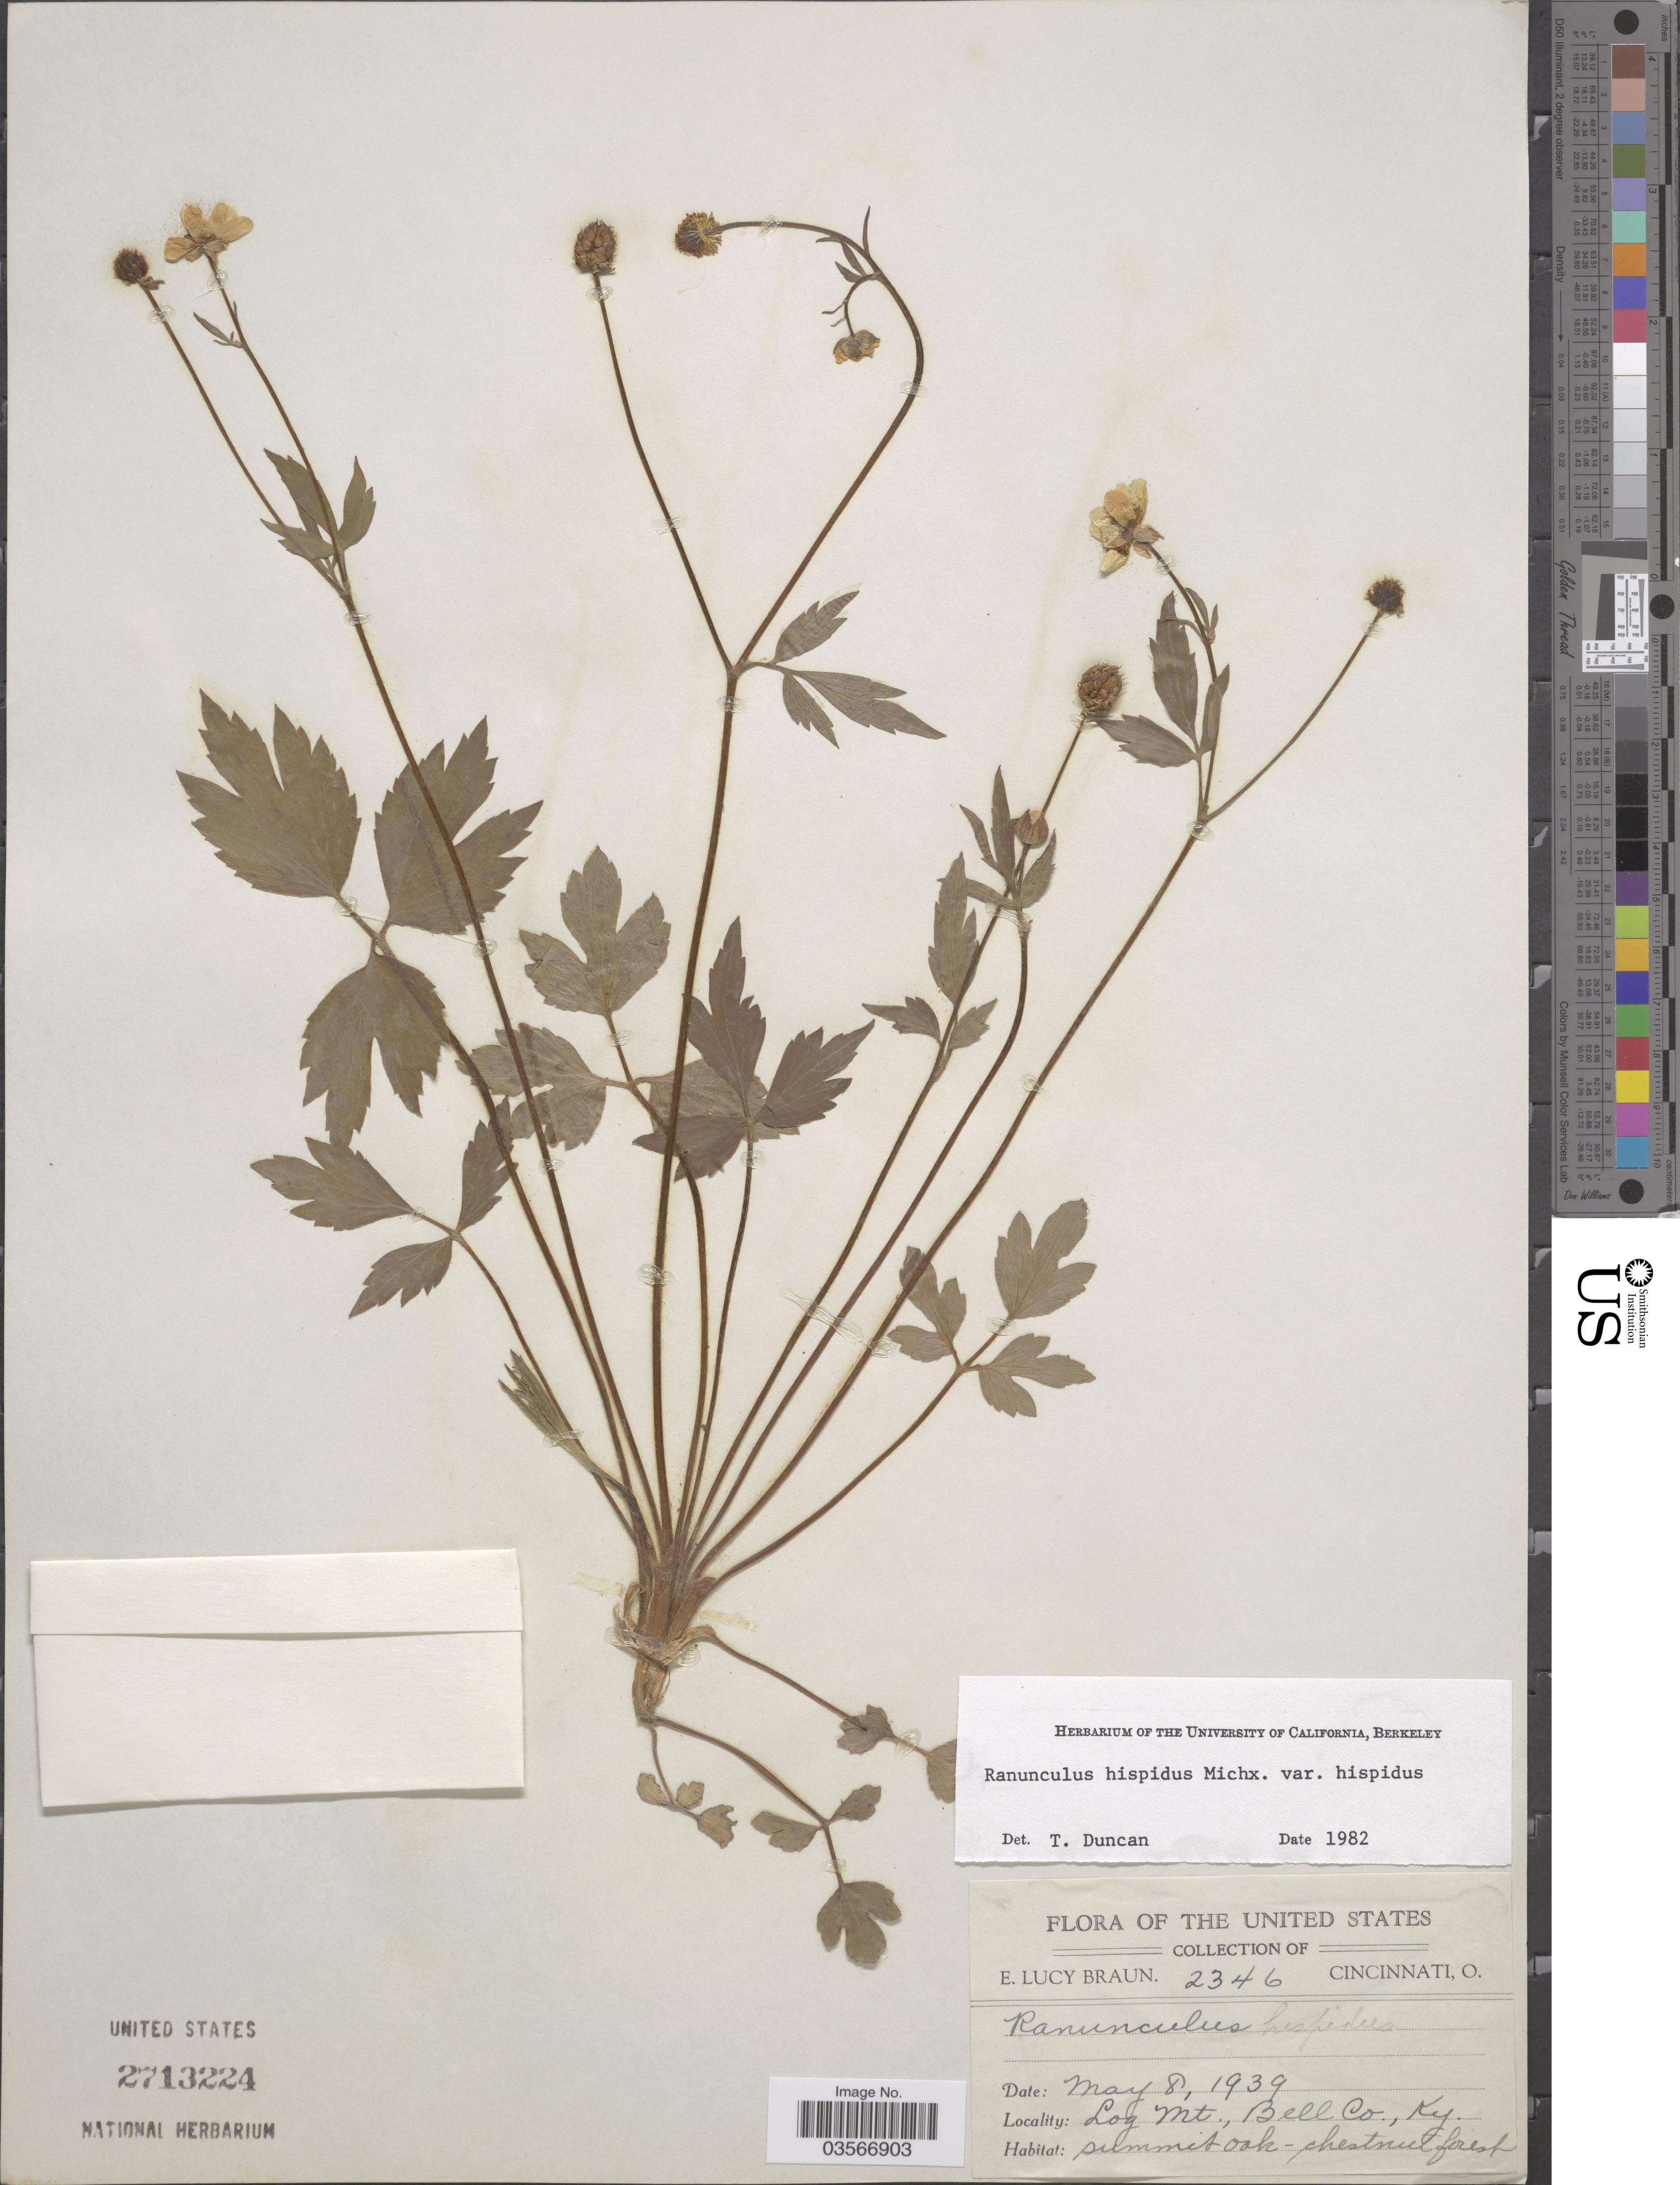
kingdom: Plantae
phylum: Tracheophyta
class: Magnoliopsida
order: Ranunculales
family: Ranunculaceae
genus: Ranunculus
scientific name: Ranunculus hispidus var. hispidus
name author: Michx.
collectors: E. L. Braun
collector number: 2346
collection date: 1939-05-08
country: United States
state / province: Kentucky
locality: Log Mt., Bell Co. Summit oak-chestnut forest.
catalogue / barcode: US 2713224